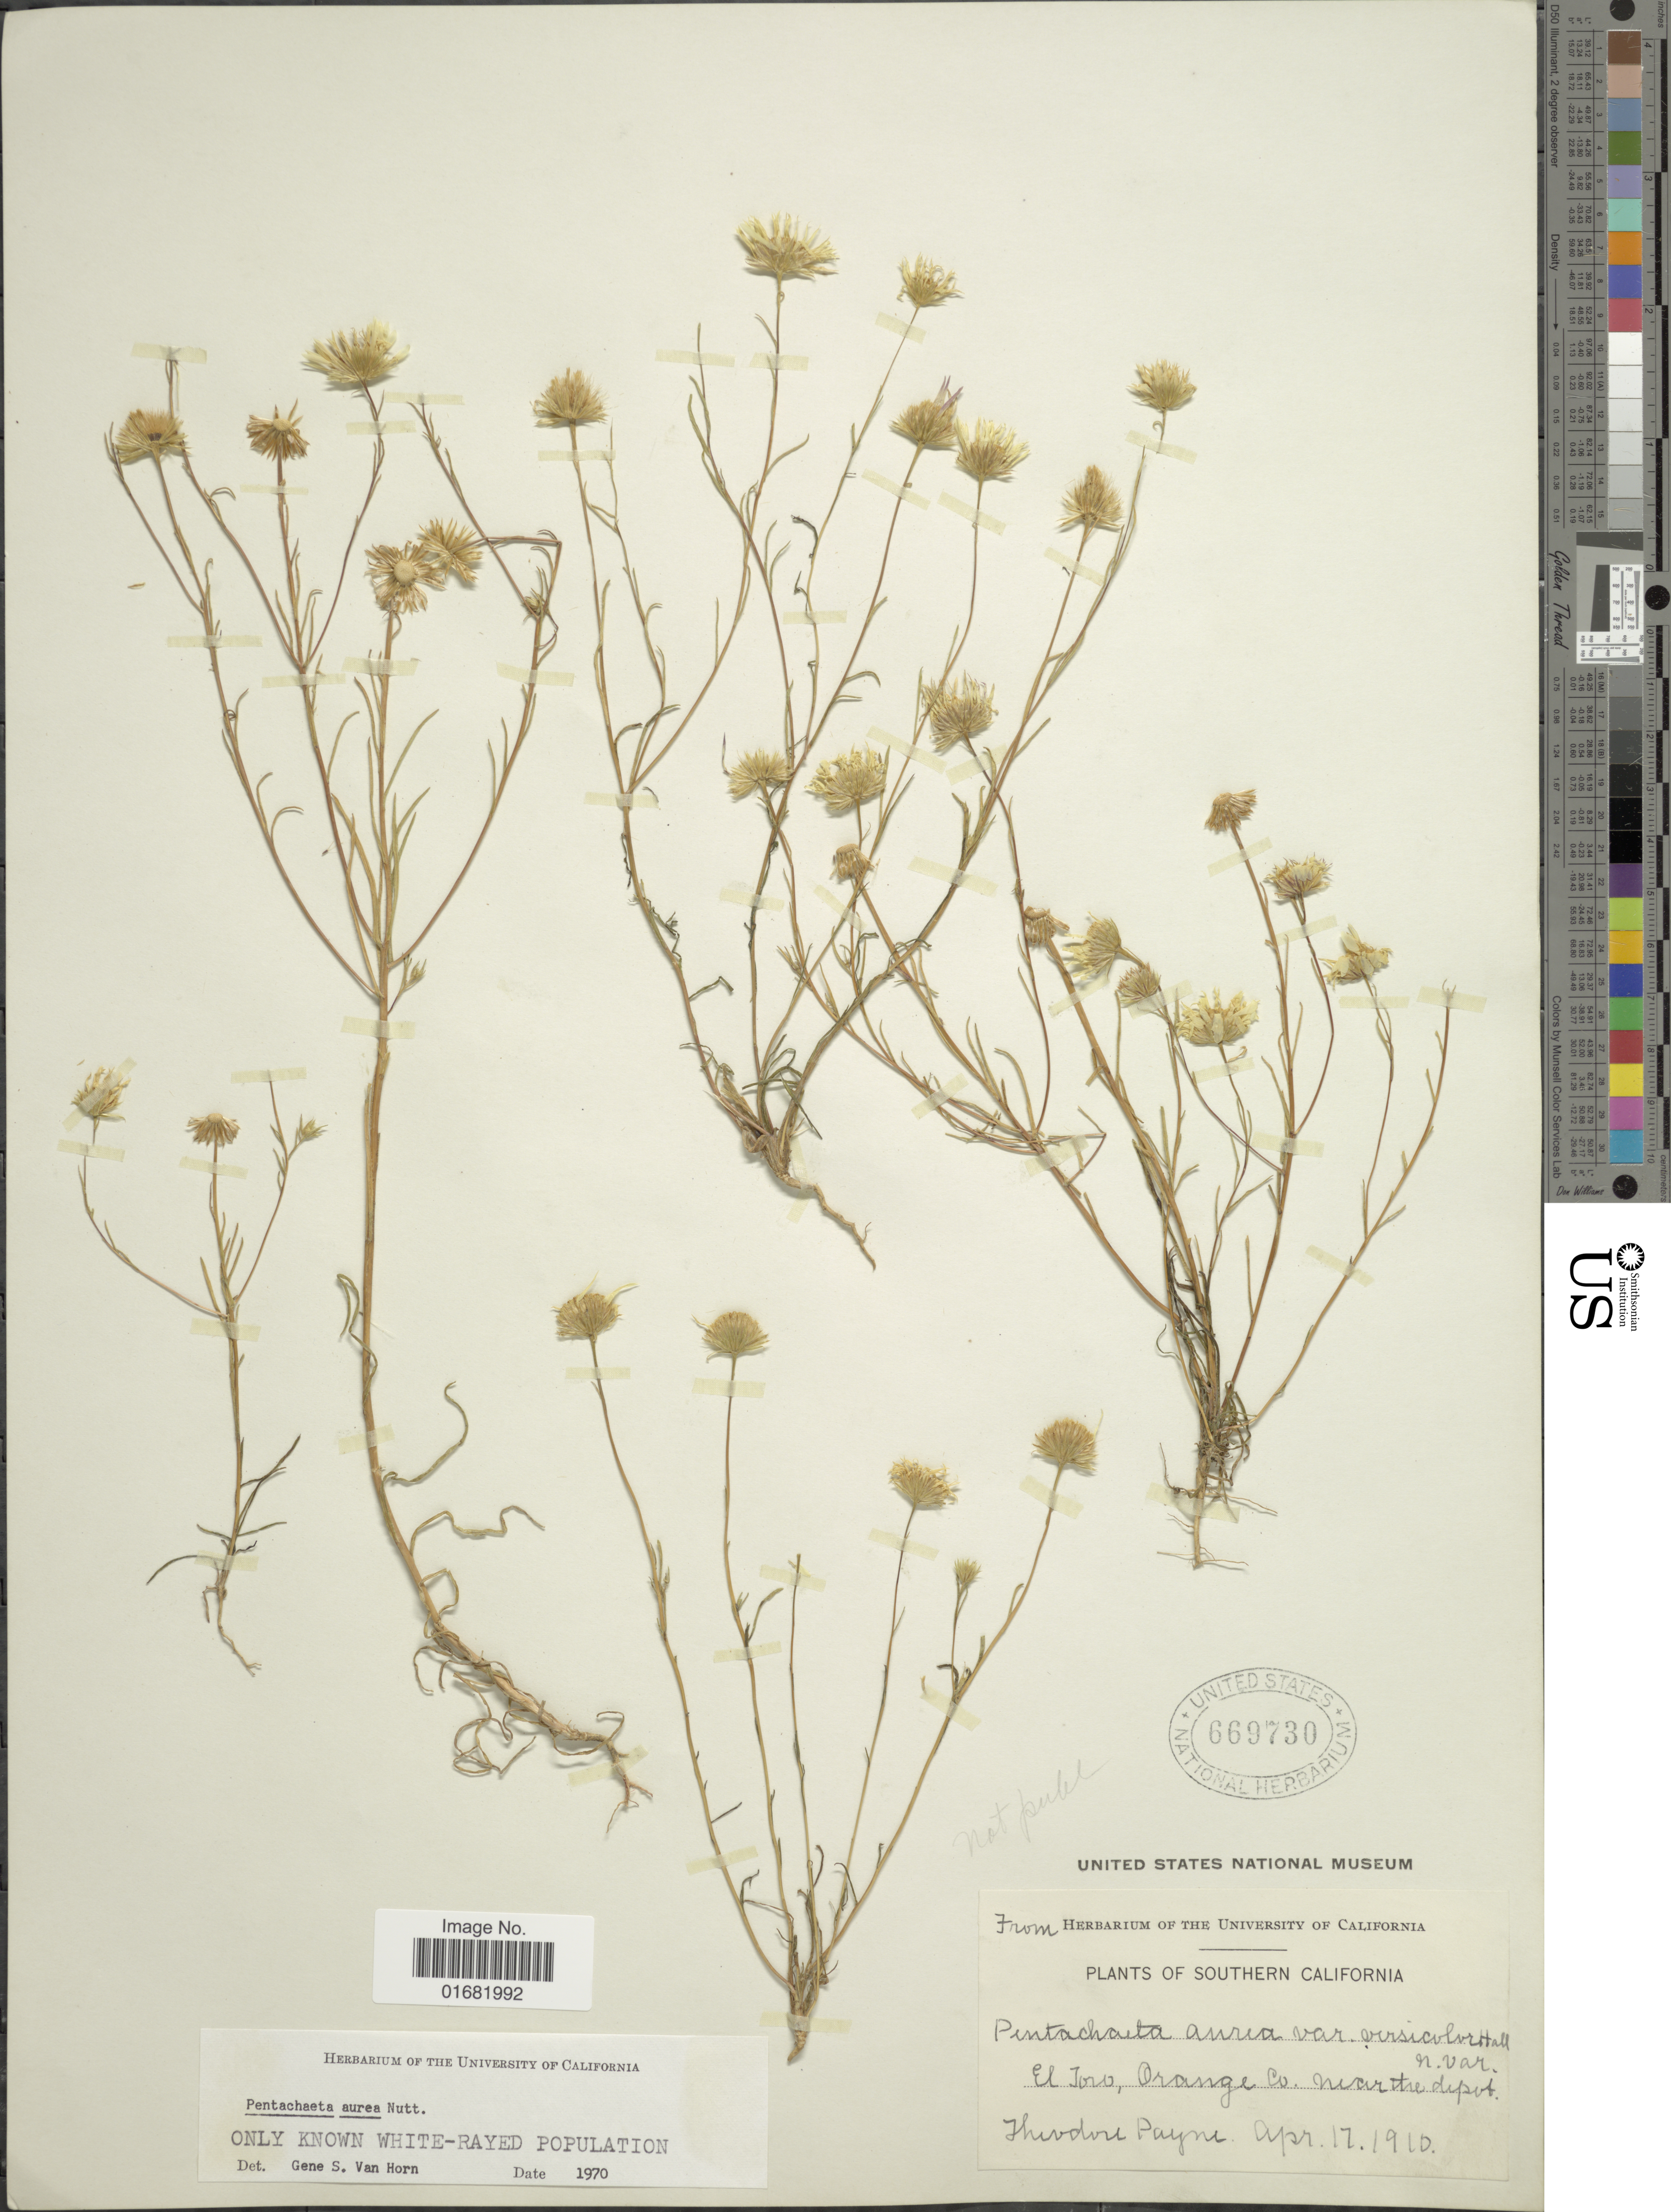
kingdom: Plantae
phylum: Tracheophyta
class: Magnoliopsida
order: Asterales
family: Asteraceae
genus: Pentachaeta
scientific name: Pentachaeta aurea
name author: Nutt.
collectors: T. Payne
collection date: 1910-04-17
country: United States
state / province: California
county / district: Orange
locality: Southern California. El Toro, Orange Co. near the depot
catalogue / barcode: US 669730